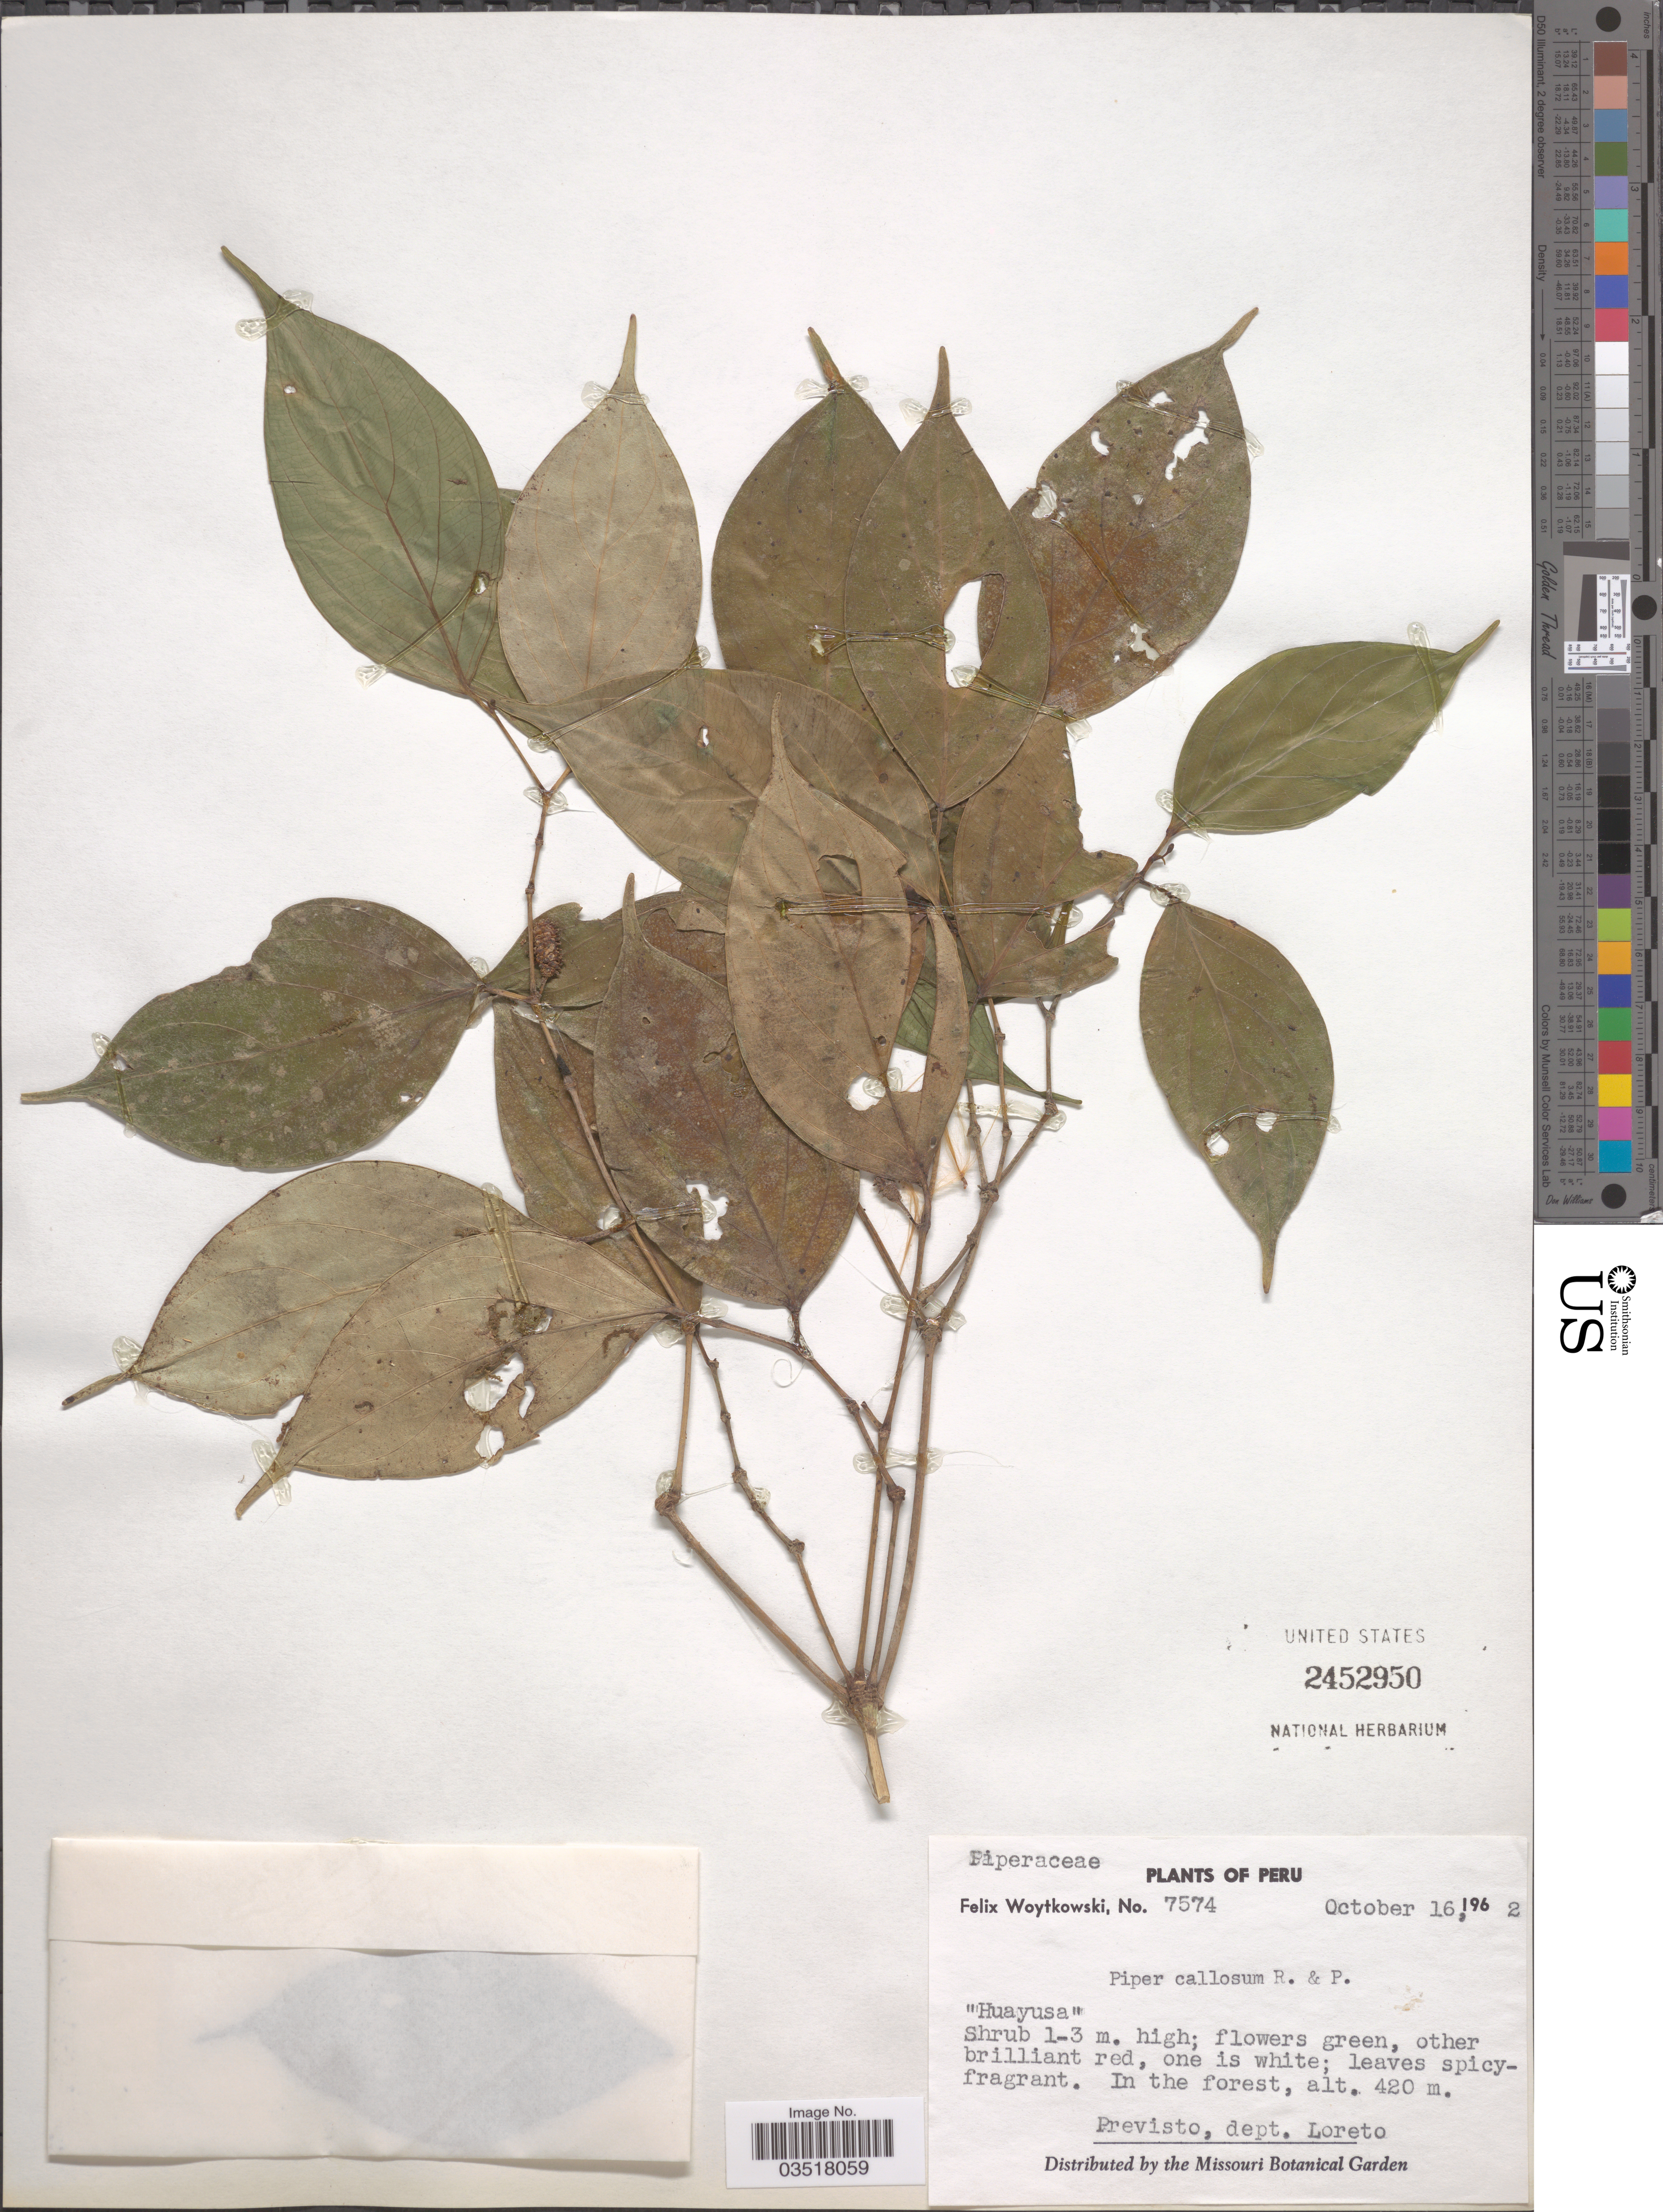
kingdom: Plantae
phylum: Tracheophyta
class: Magnoliopsida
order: Piperales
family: Piperaceae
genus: Piper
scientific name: Piper callosum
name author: Ruiz & Pav.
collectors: F. Woytkowski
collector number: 7574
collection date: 1962-10-16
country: Peru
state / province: Loreto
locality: Previsto, dept. Loreto.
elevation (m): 420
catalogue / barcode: US 2452950